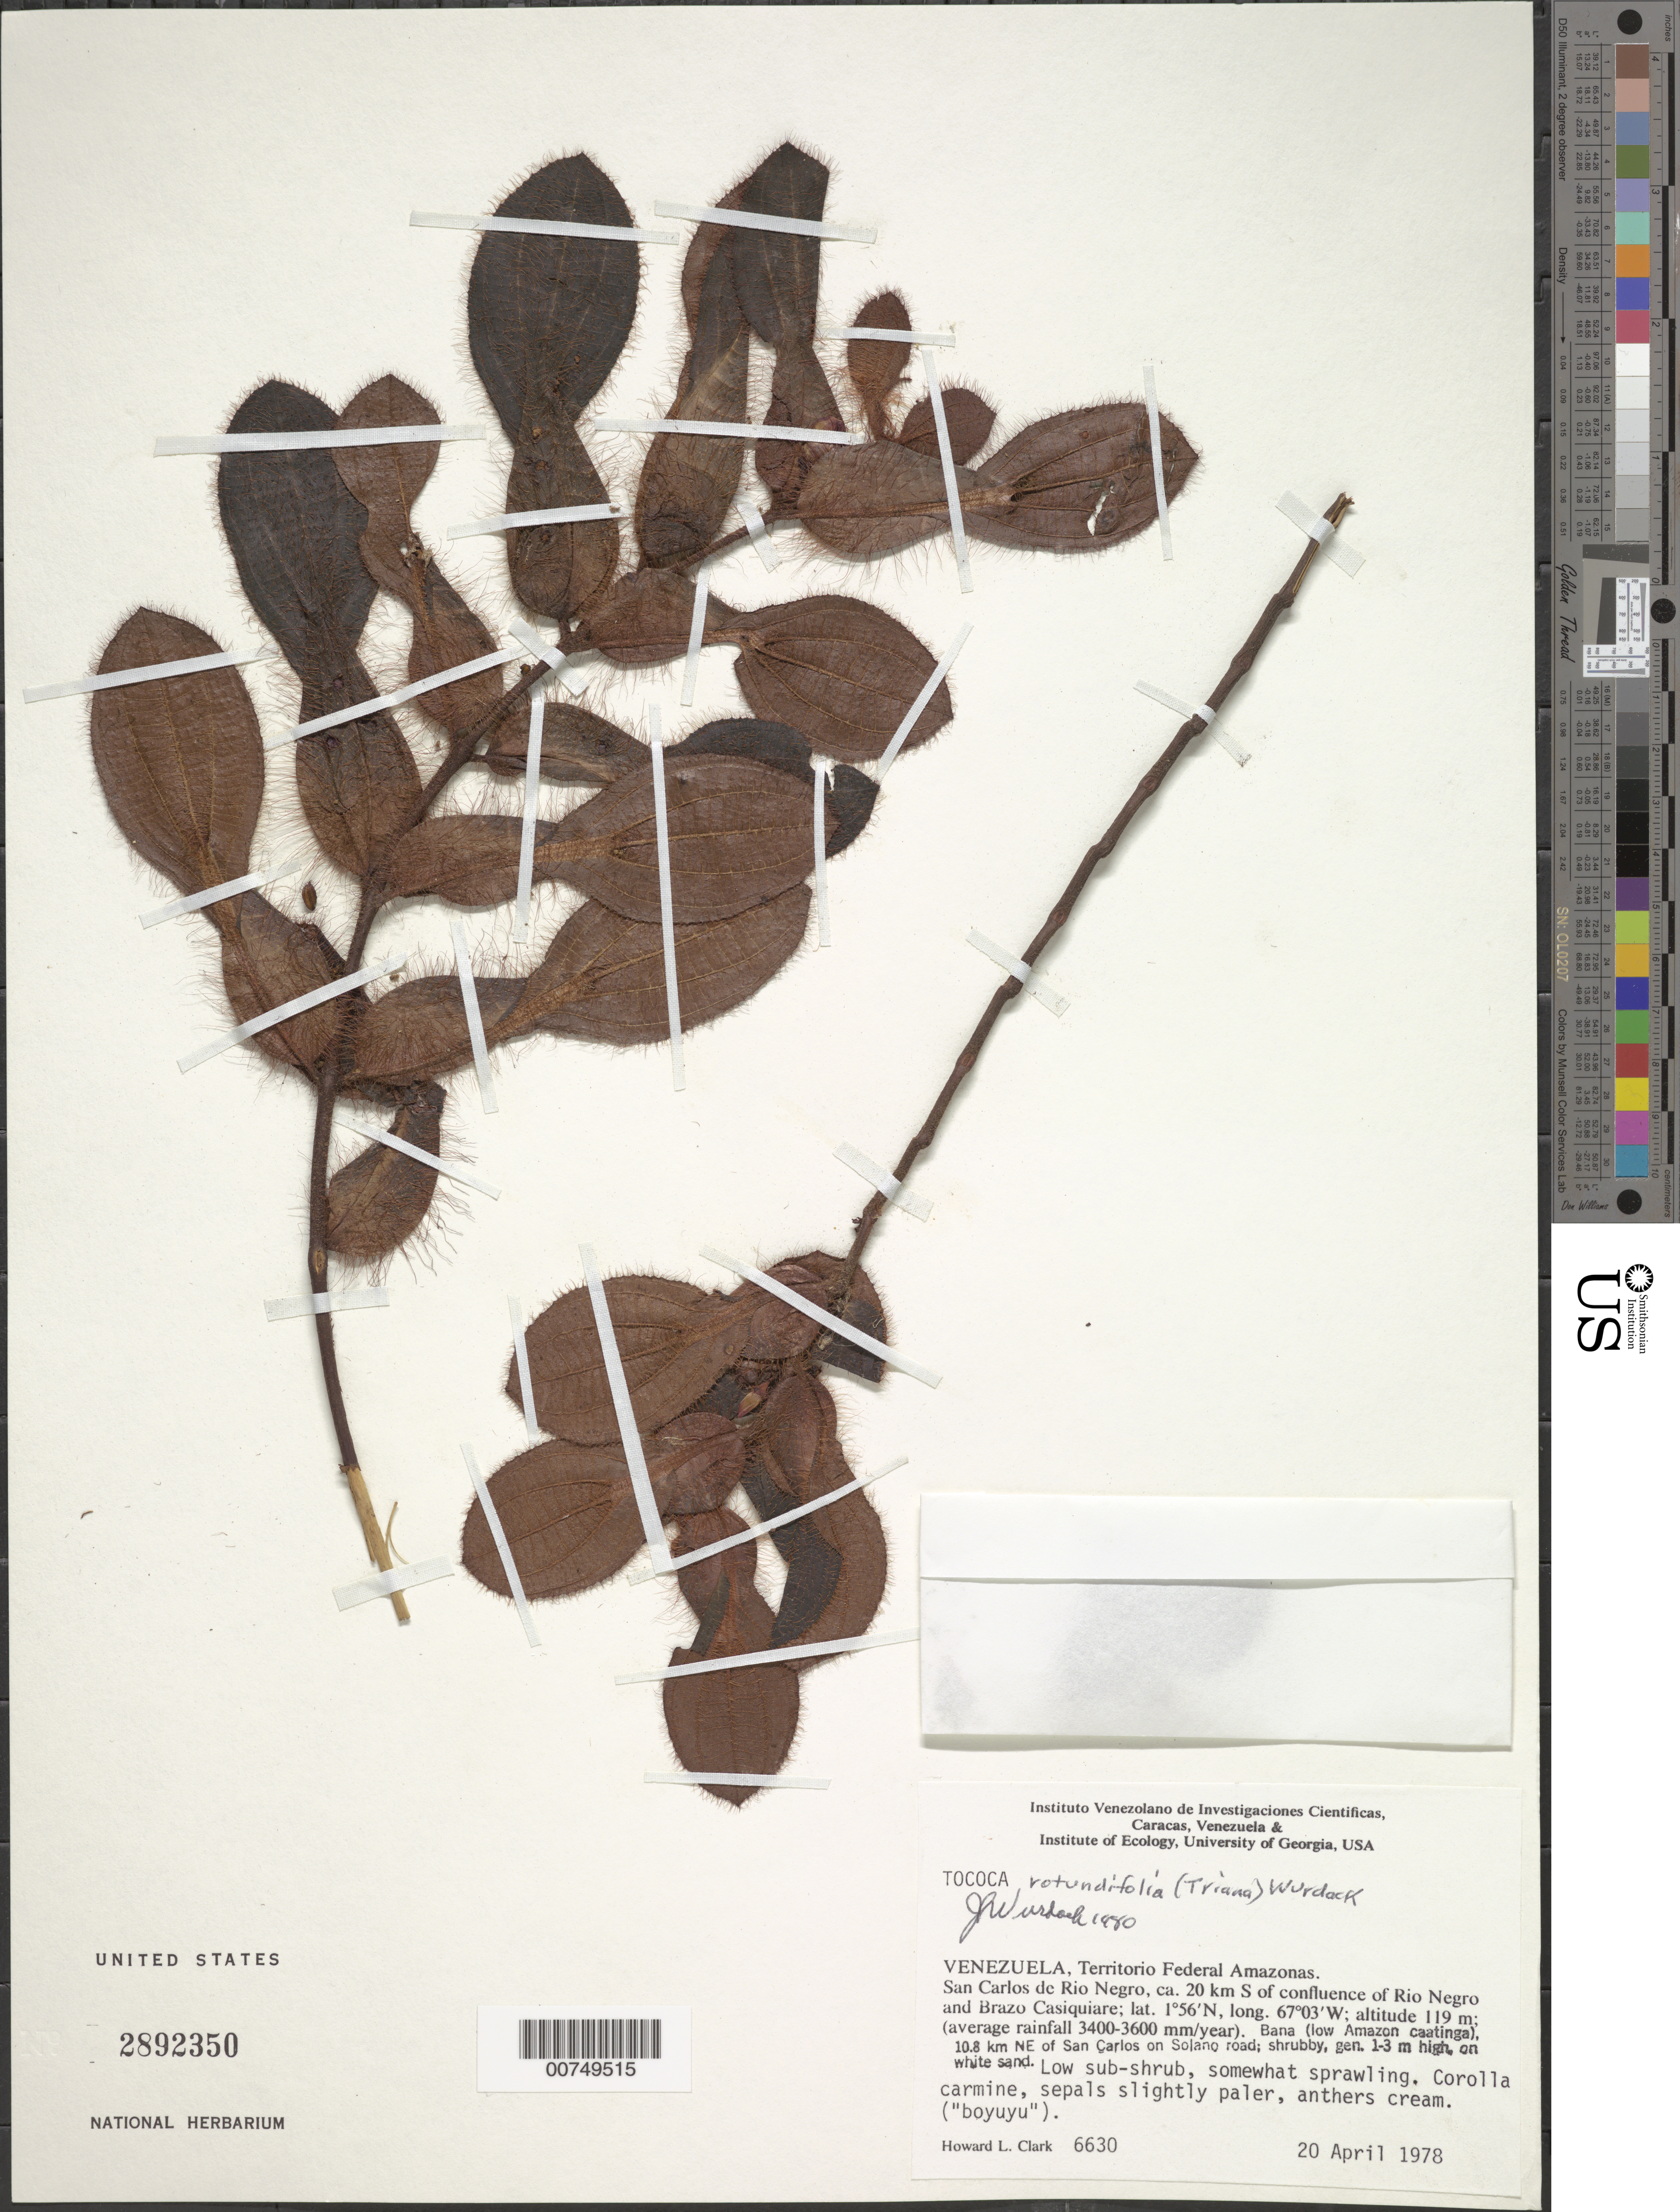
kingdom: Plantae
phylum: Tracheophyta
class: Magnoliopsida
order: Myrtales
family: Melastomataceae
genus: Tococa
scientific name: Tococa rotundifolia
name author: (Triana) Wurdack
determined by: Wurdack, John J., (US), US (UNITED STATES)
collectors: H. L. Clark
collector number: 6630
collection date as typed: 20-Apr-78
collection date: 1978-04-20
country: Venezuela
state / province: Amazonas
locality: San Carlos de Río Negro, ca. 20 km S of confluence of Río Negro and Brazo Casiquiare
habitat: Bana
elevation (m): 119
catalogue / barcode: US 2892350